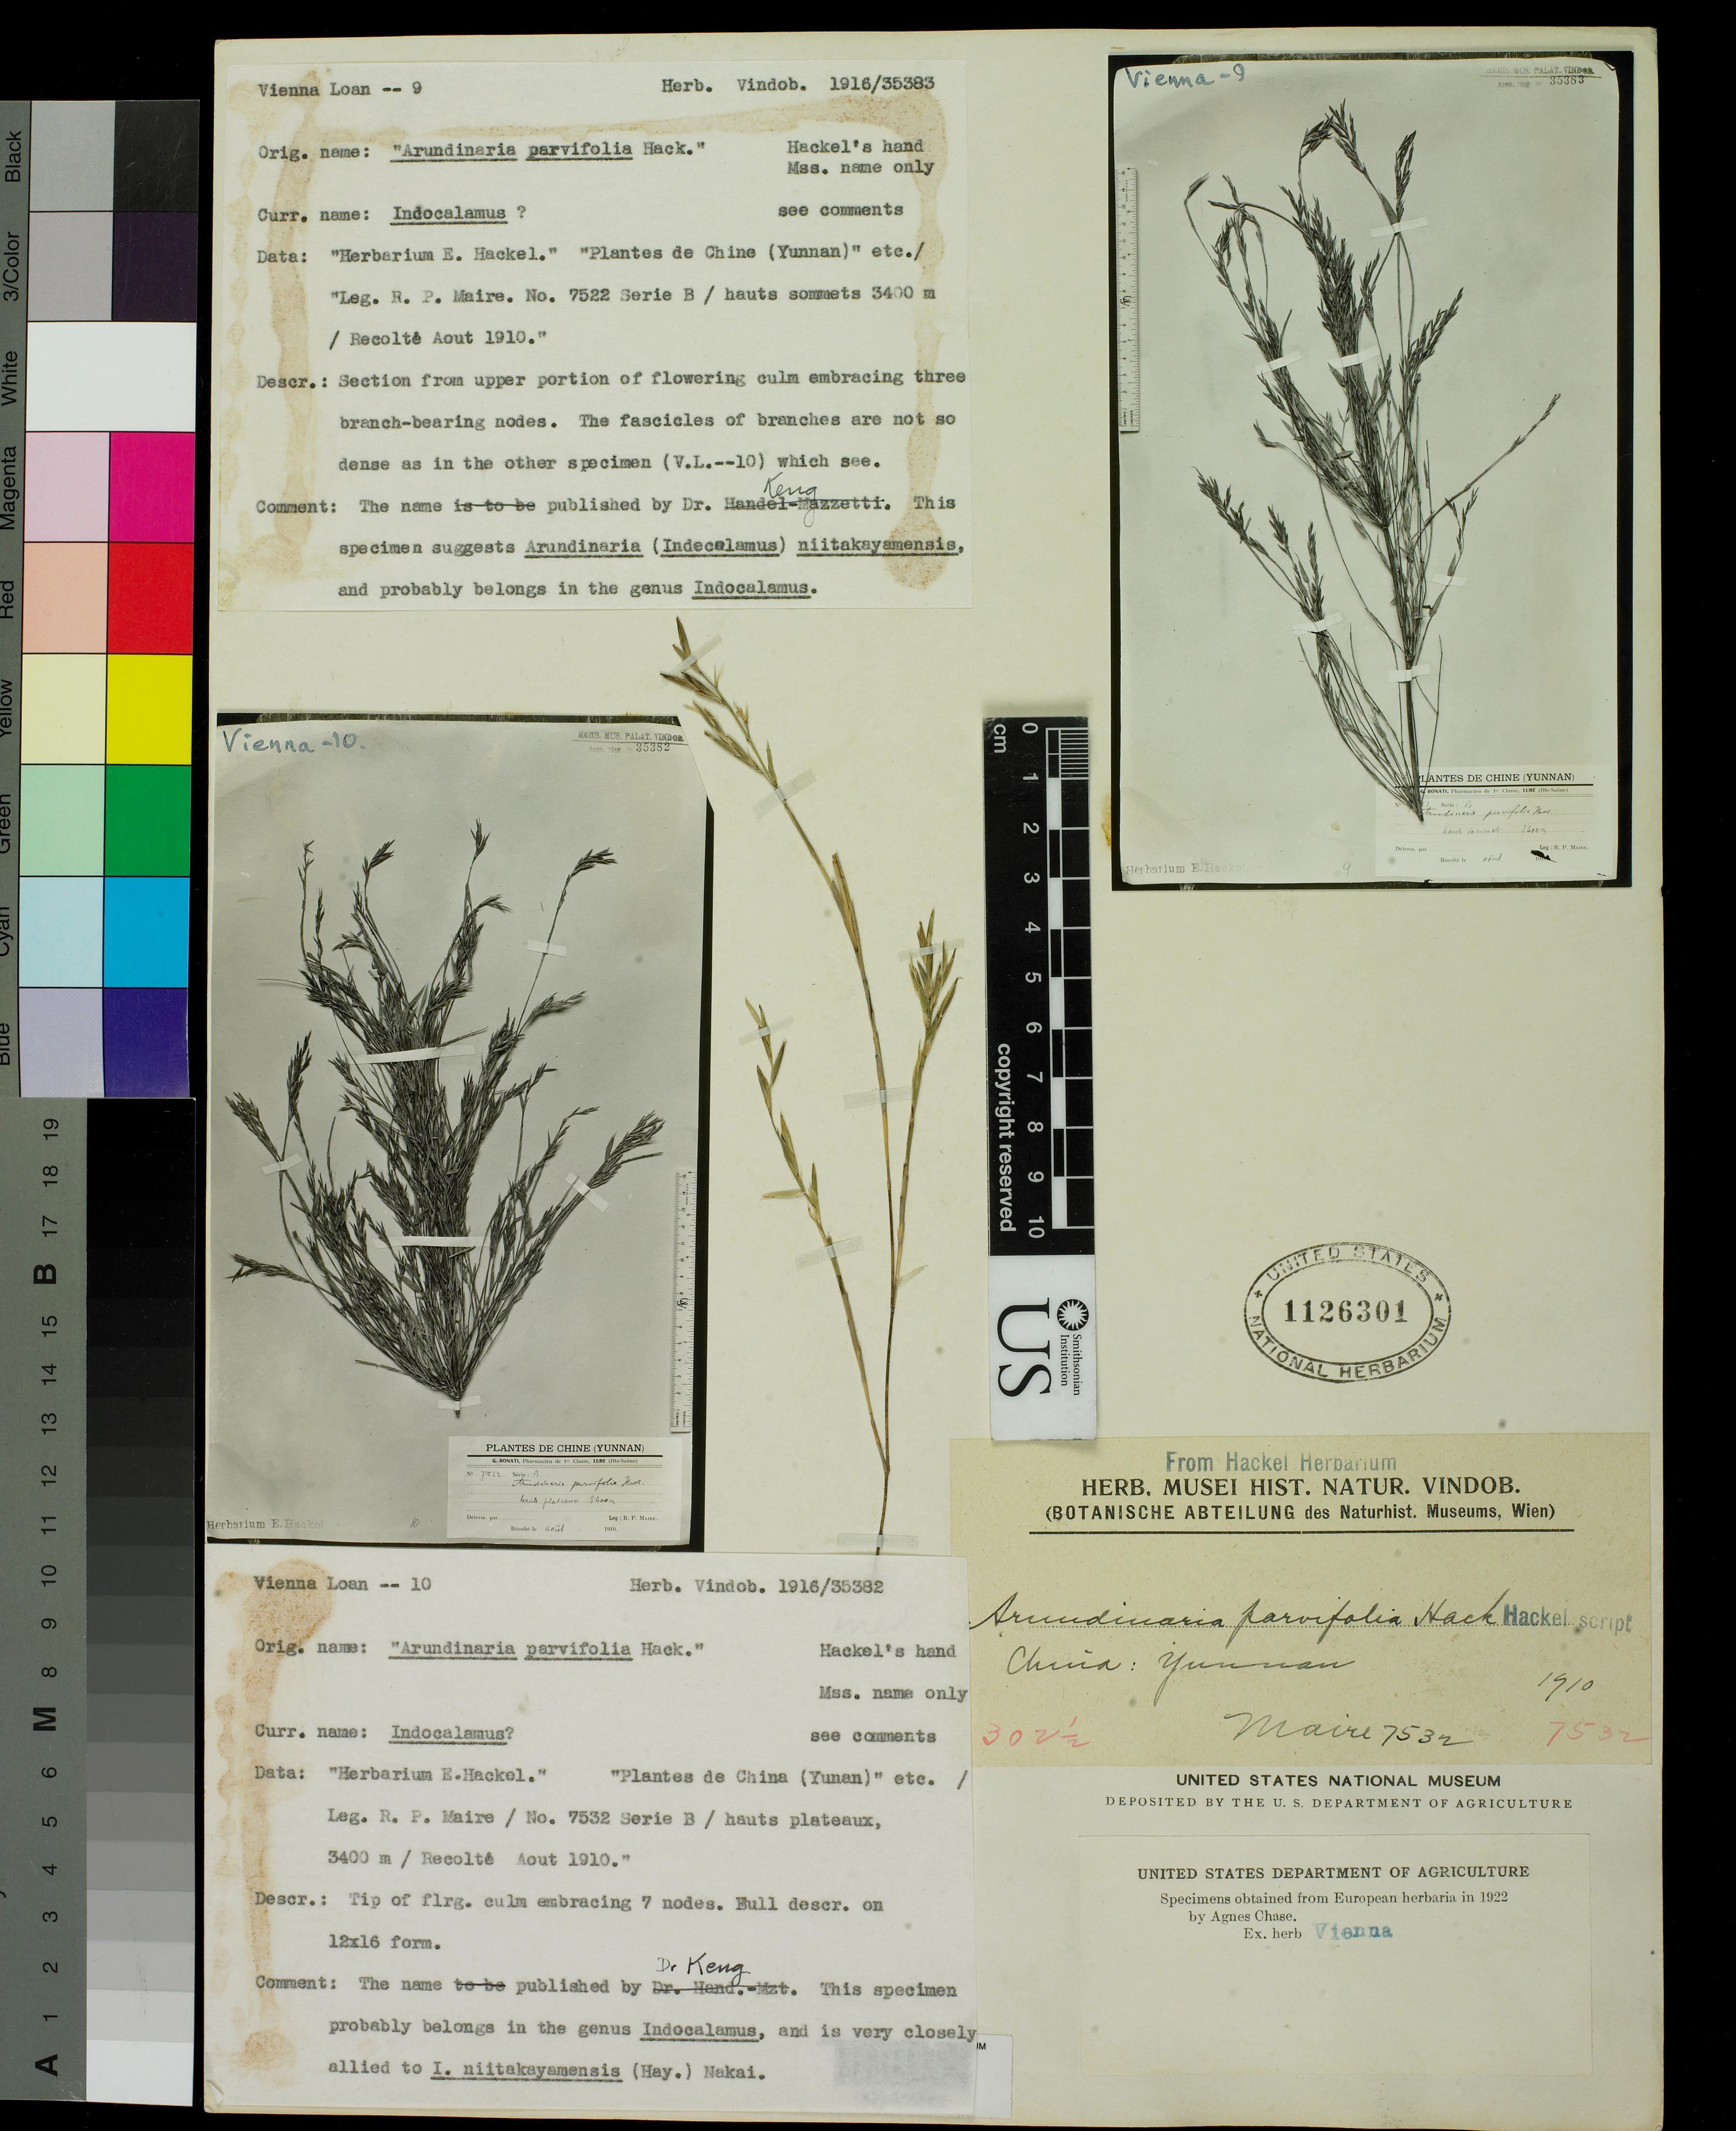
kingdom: Plantae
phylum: Tracheophyta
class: Liliopsida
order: Poales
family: Poaceae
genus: Arundinaria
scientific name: Arundinaria parvifolia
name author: Hack. ex Keng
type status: Holotype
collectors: R.-P. Maire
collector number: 7532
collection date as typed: Aug 1910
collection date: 1910-08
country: China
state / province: Yunnan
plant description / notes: Fragmentary material of specimen ex herb. Vienna.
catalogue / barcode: US 1126301